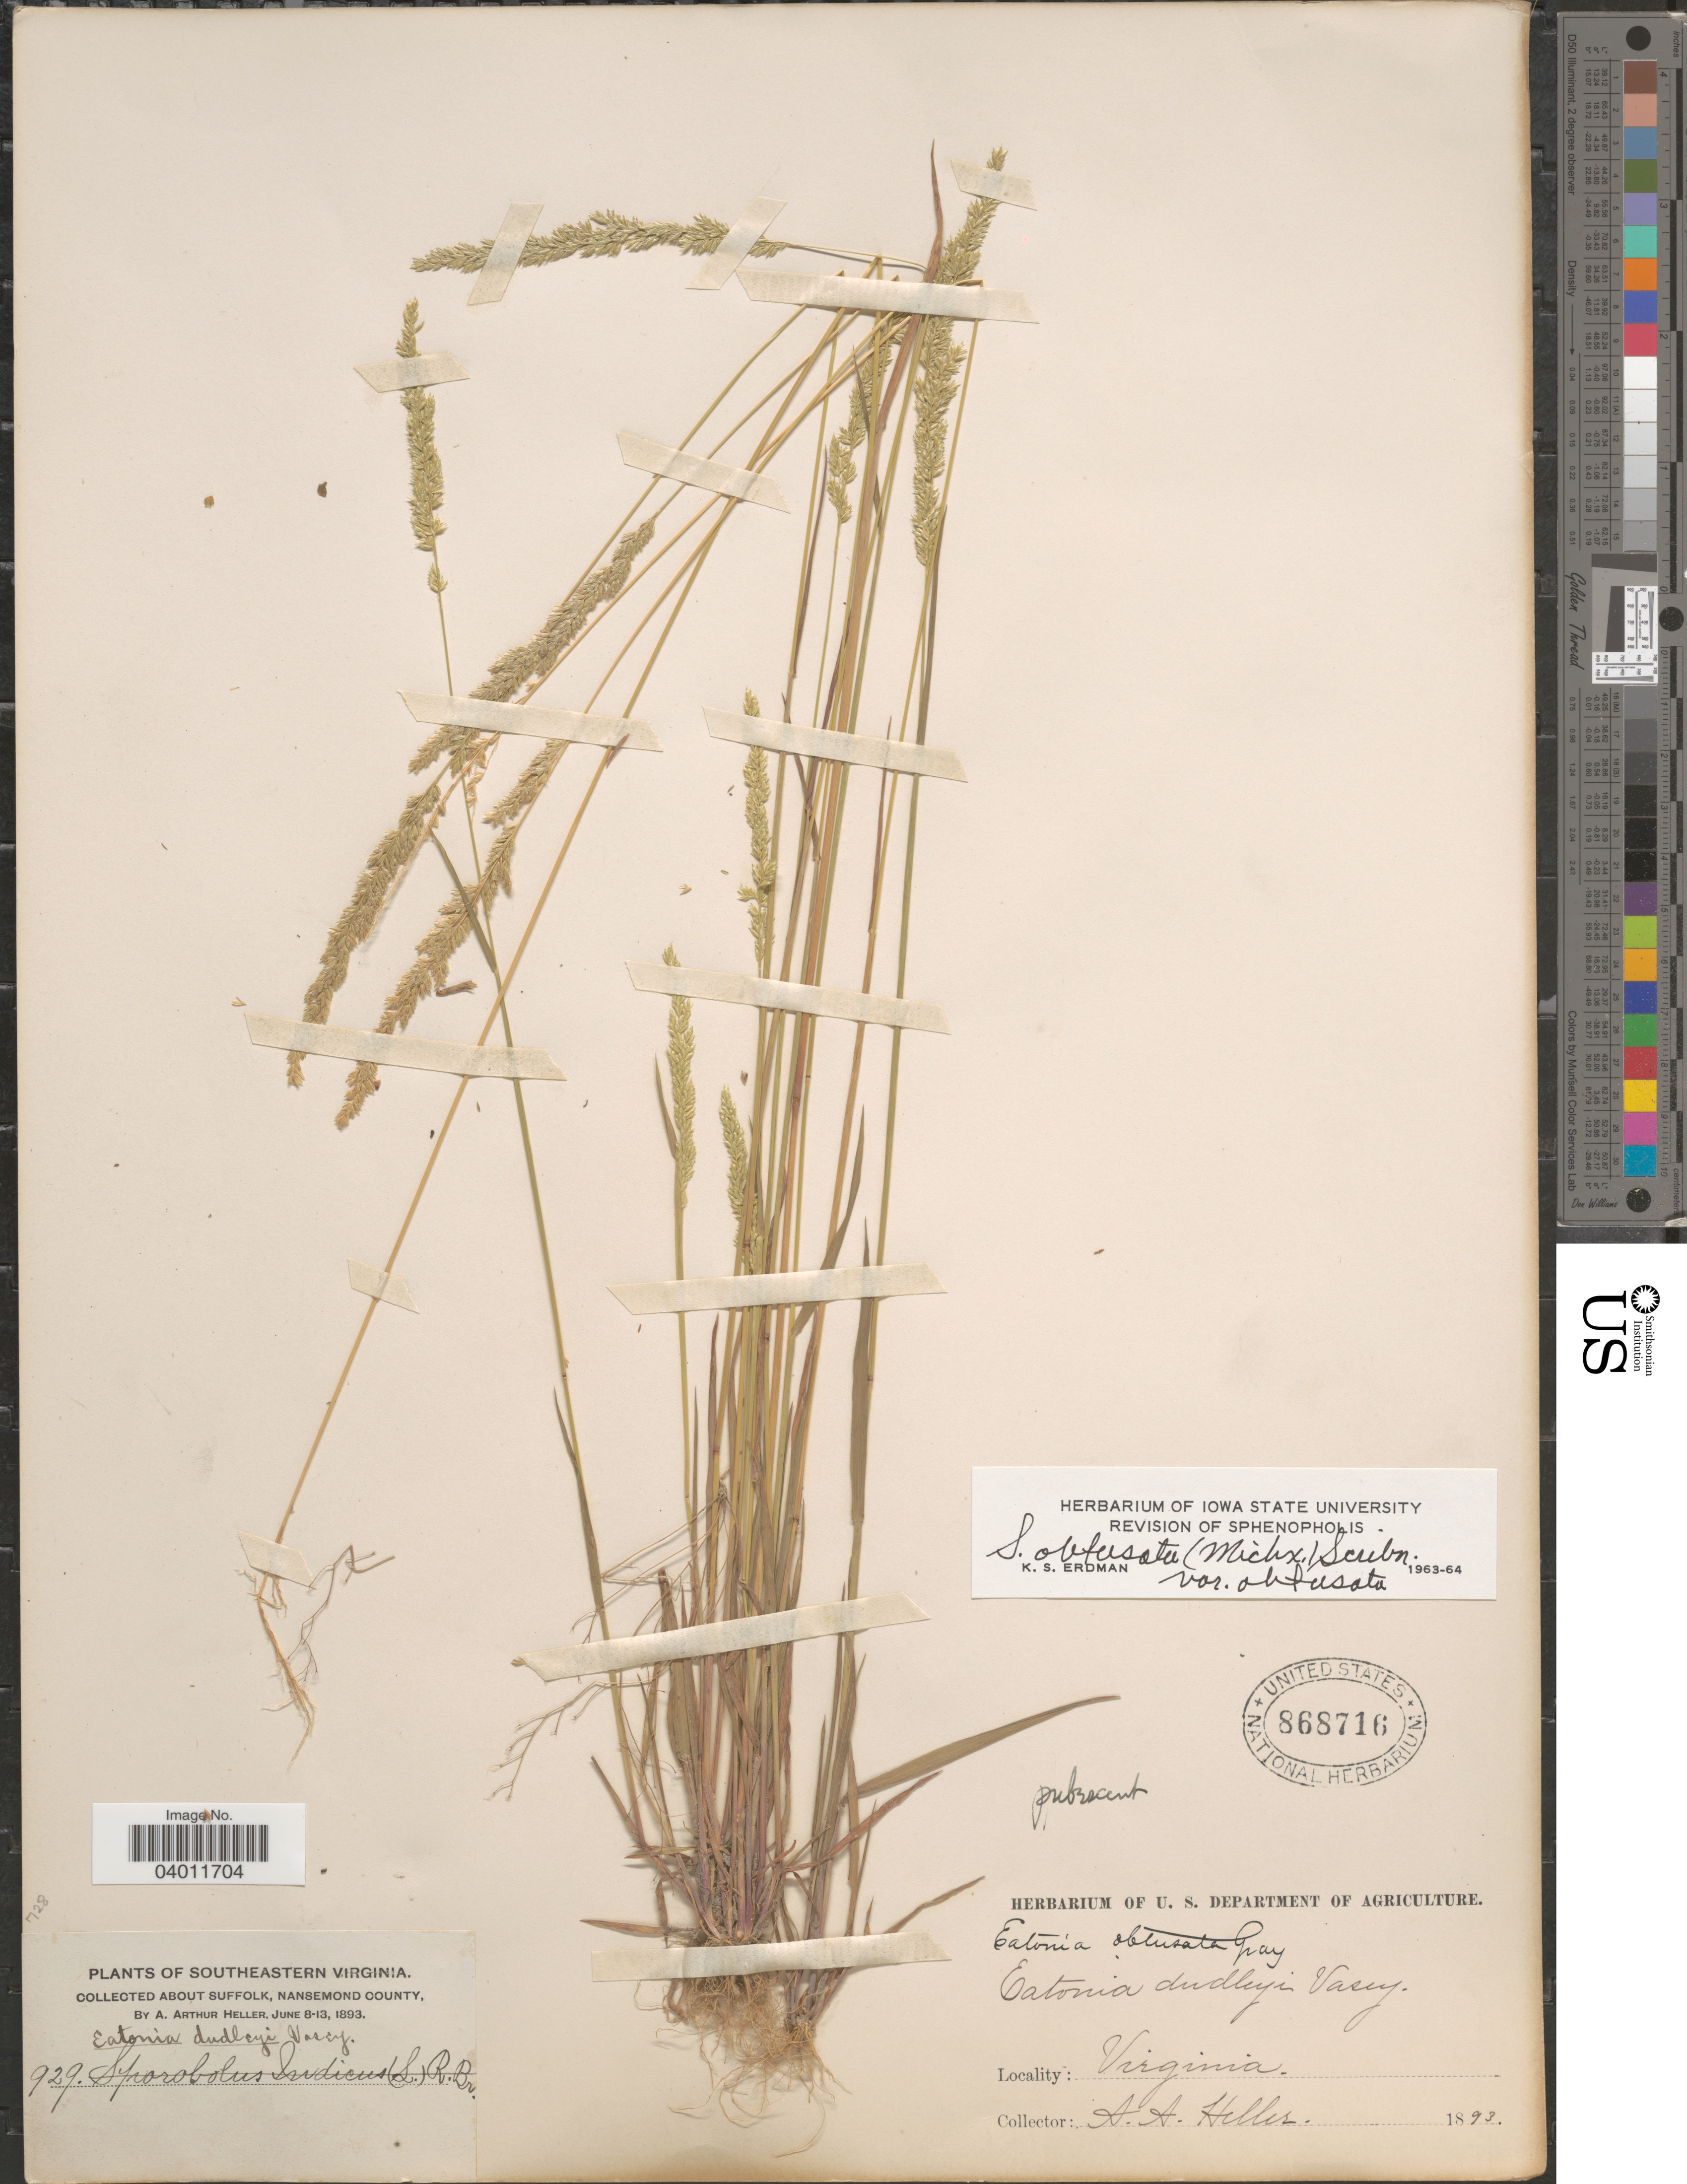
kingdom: Plantae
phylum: Tracheophyta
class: Liliopsida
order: Poales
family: Poaceae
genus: Sphenopholis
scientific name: Sphenopholis obtusata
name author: (Michx.) Scribn.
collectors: A. A. Heller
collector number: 929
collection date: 1893-06-08/1893-06-13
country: United States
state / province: Virginia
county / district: City of Suffolk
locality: Southeastern Virginia. About Suffolk, Nansemond County.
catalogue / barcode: US 868716